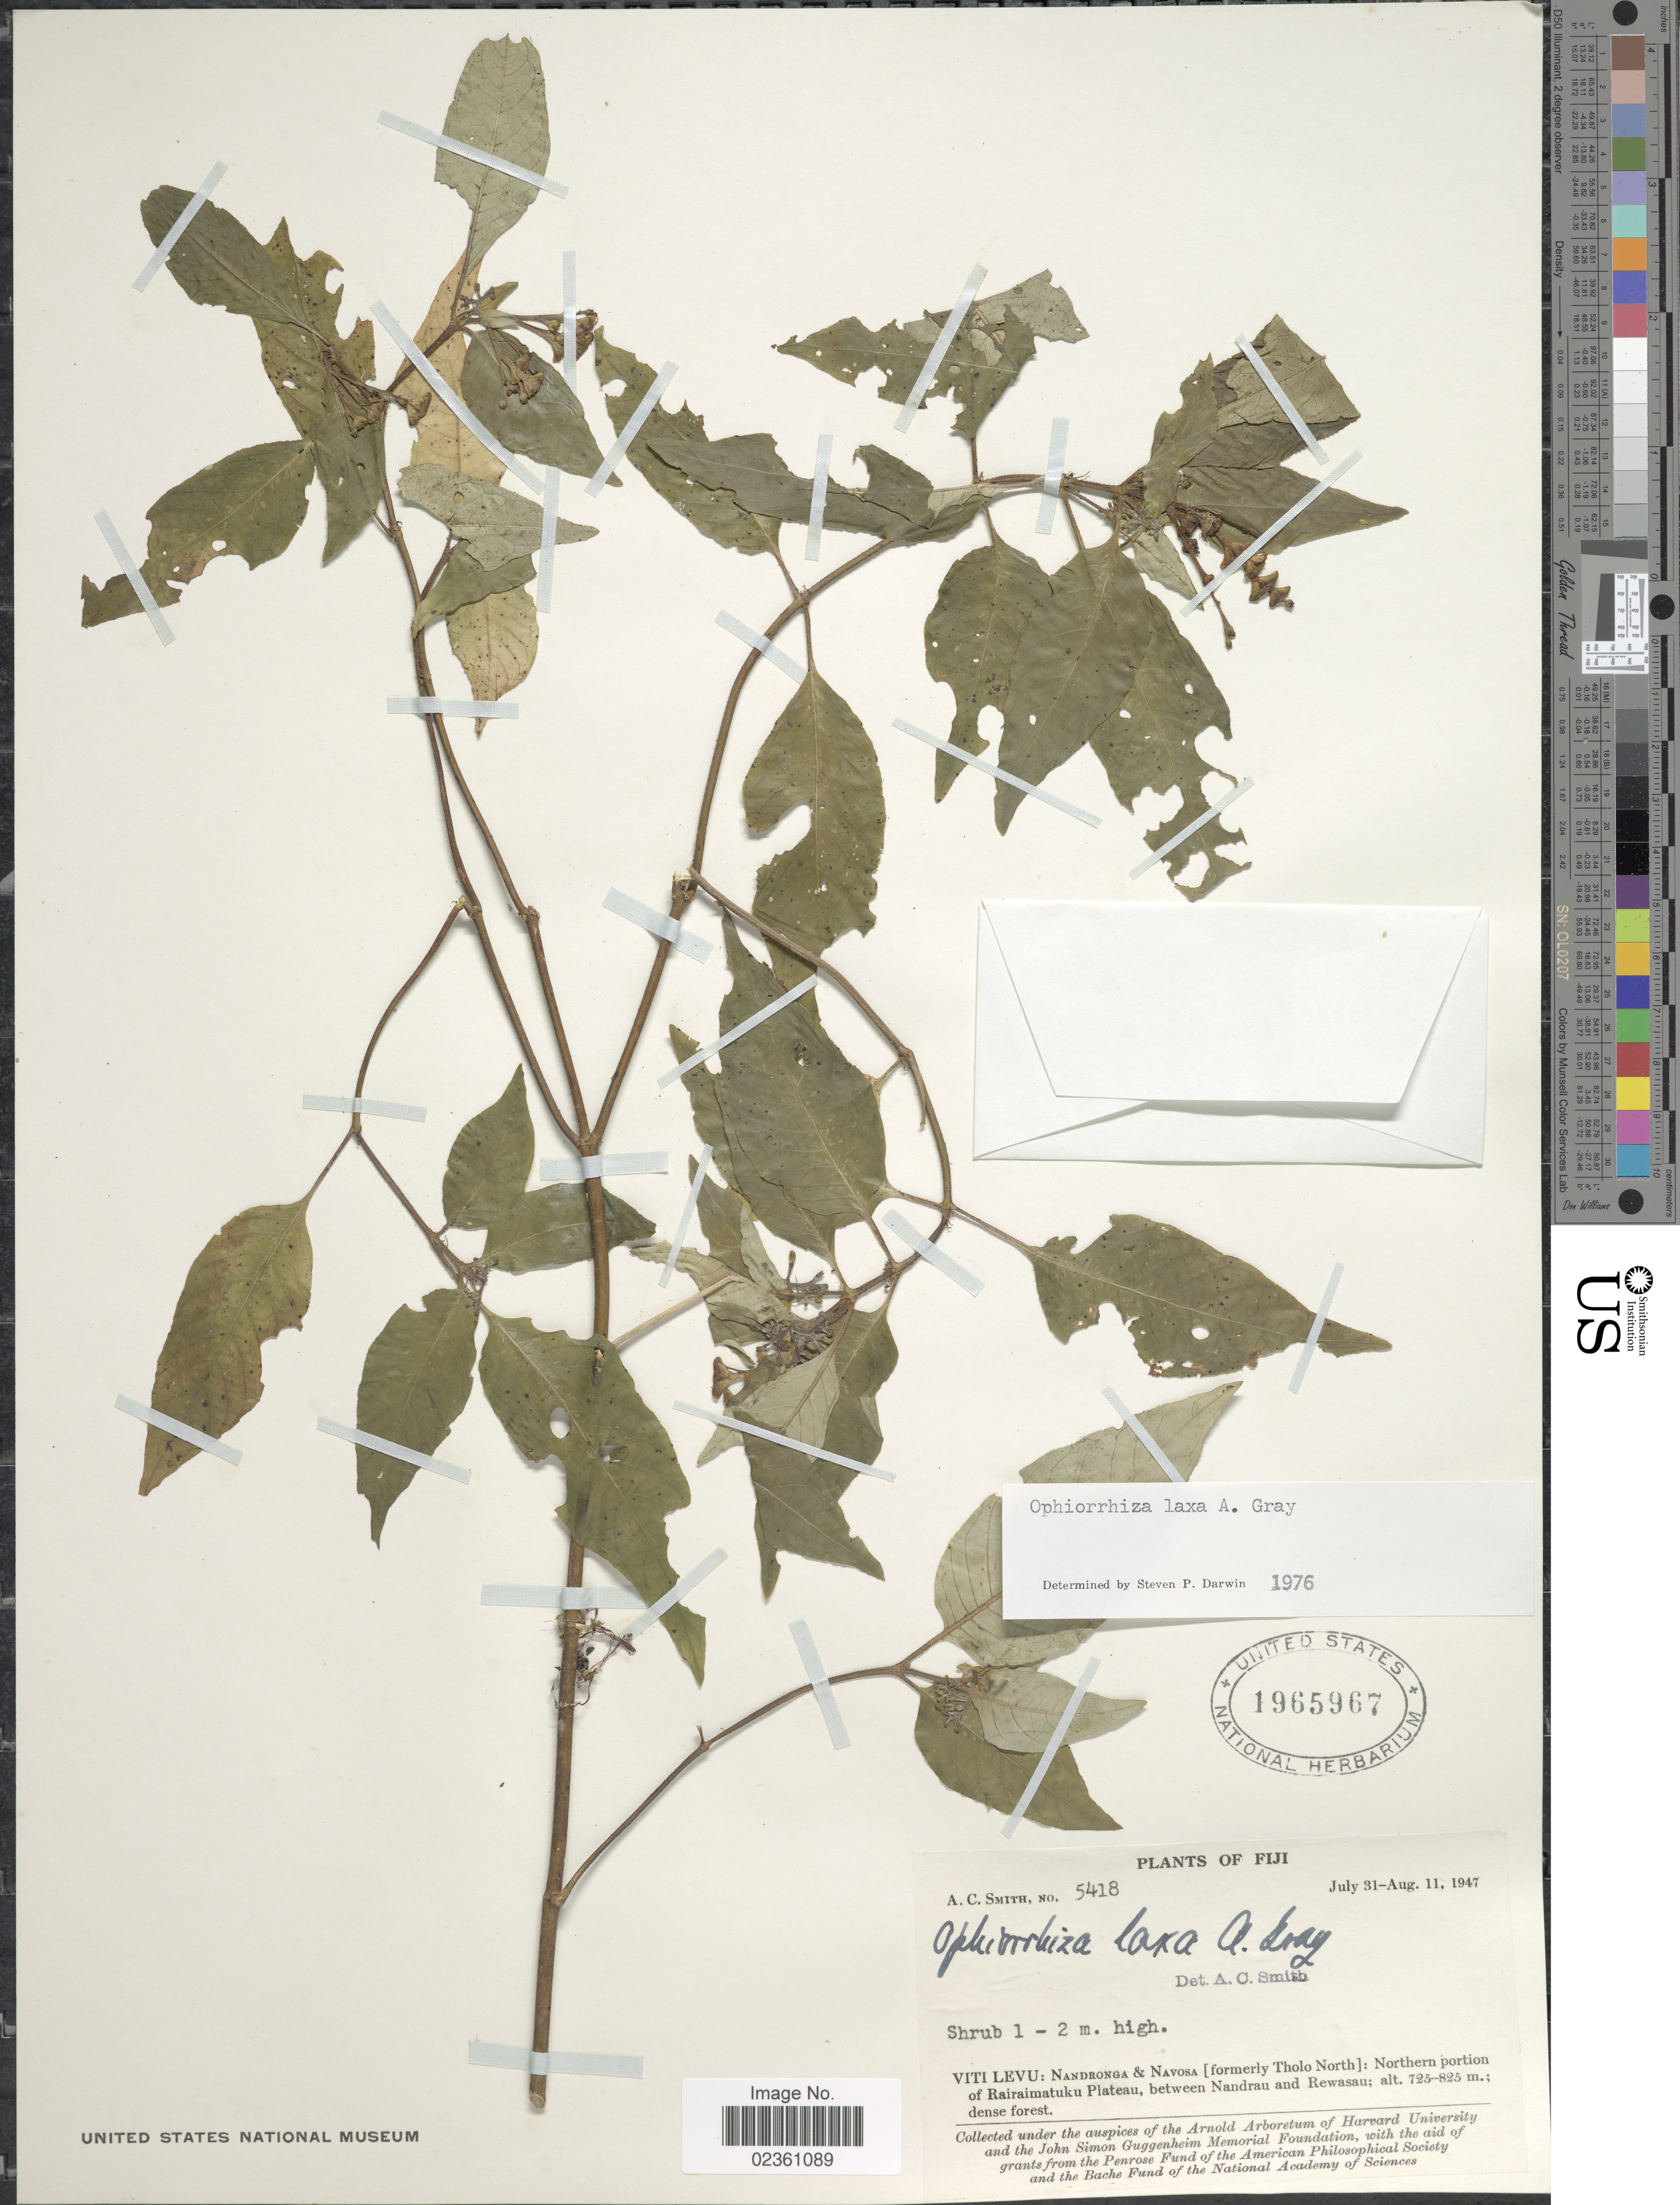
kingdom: Plantae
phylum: Tracheophyta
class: Magnoliopsida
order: Gentianales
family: Rubiaceae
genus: Ophiorrhiza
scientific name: Ophiorrhiza laxa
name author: A. Gray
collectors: A. C. Smith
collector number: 5418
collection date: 1947-07-31/1947-08-11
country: Fiji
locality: Viti Levu: Nandronga & Navosa [formerly Tholo North]: Northern portion of Rairaimatuku Plateau, between Nandrau and Rewasau; dense forest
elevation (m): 725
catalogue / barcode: US 1965967